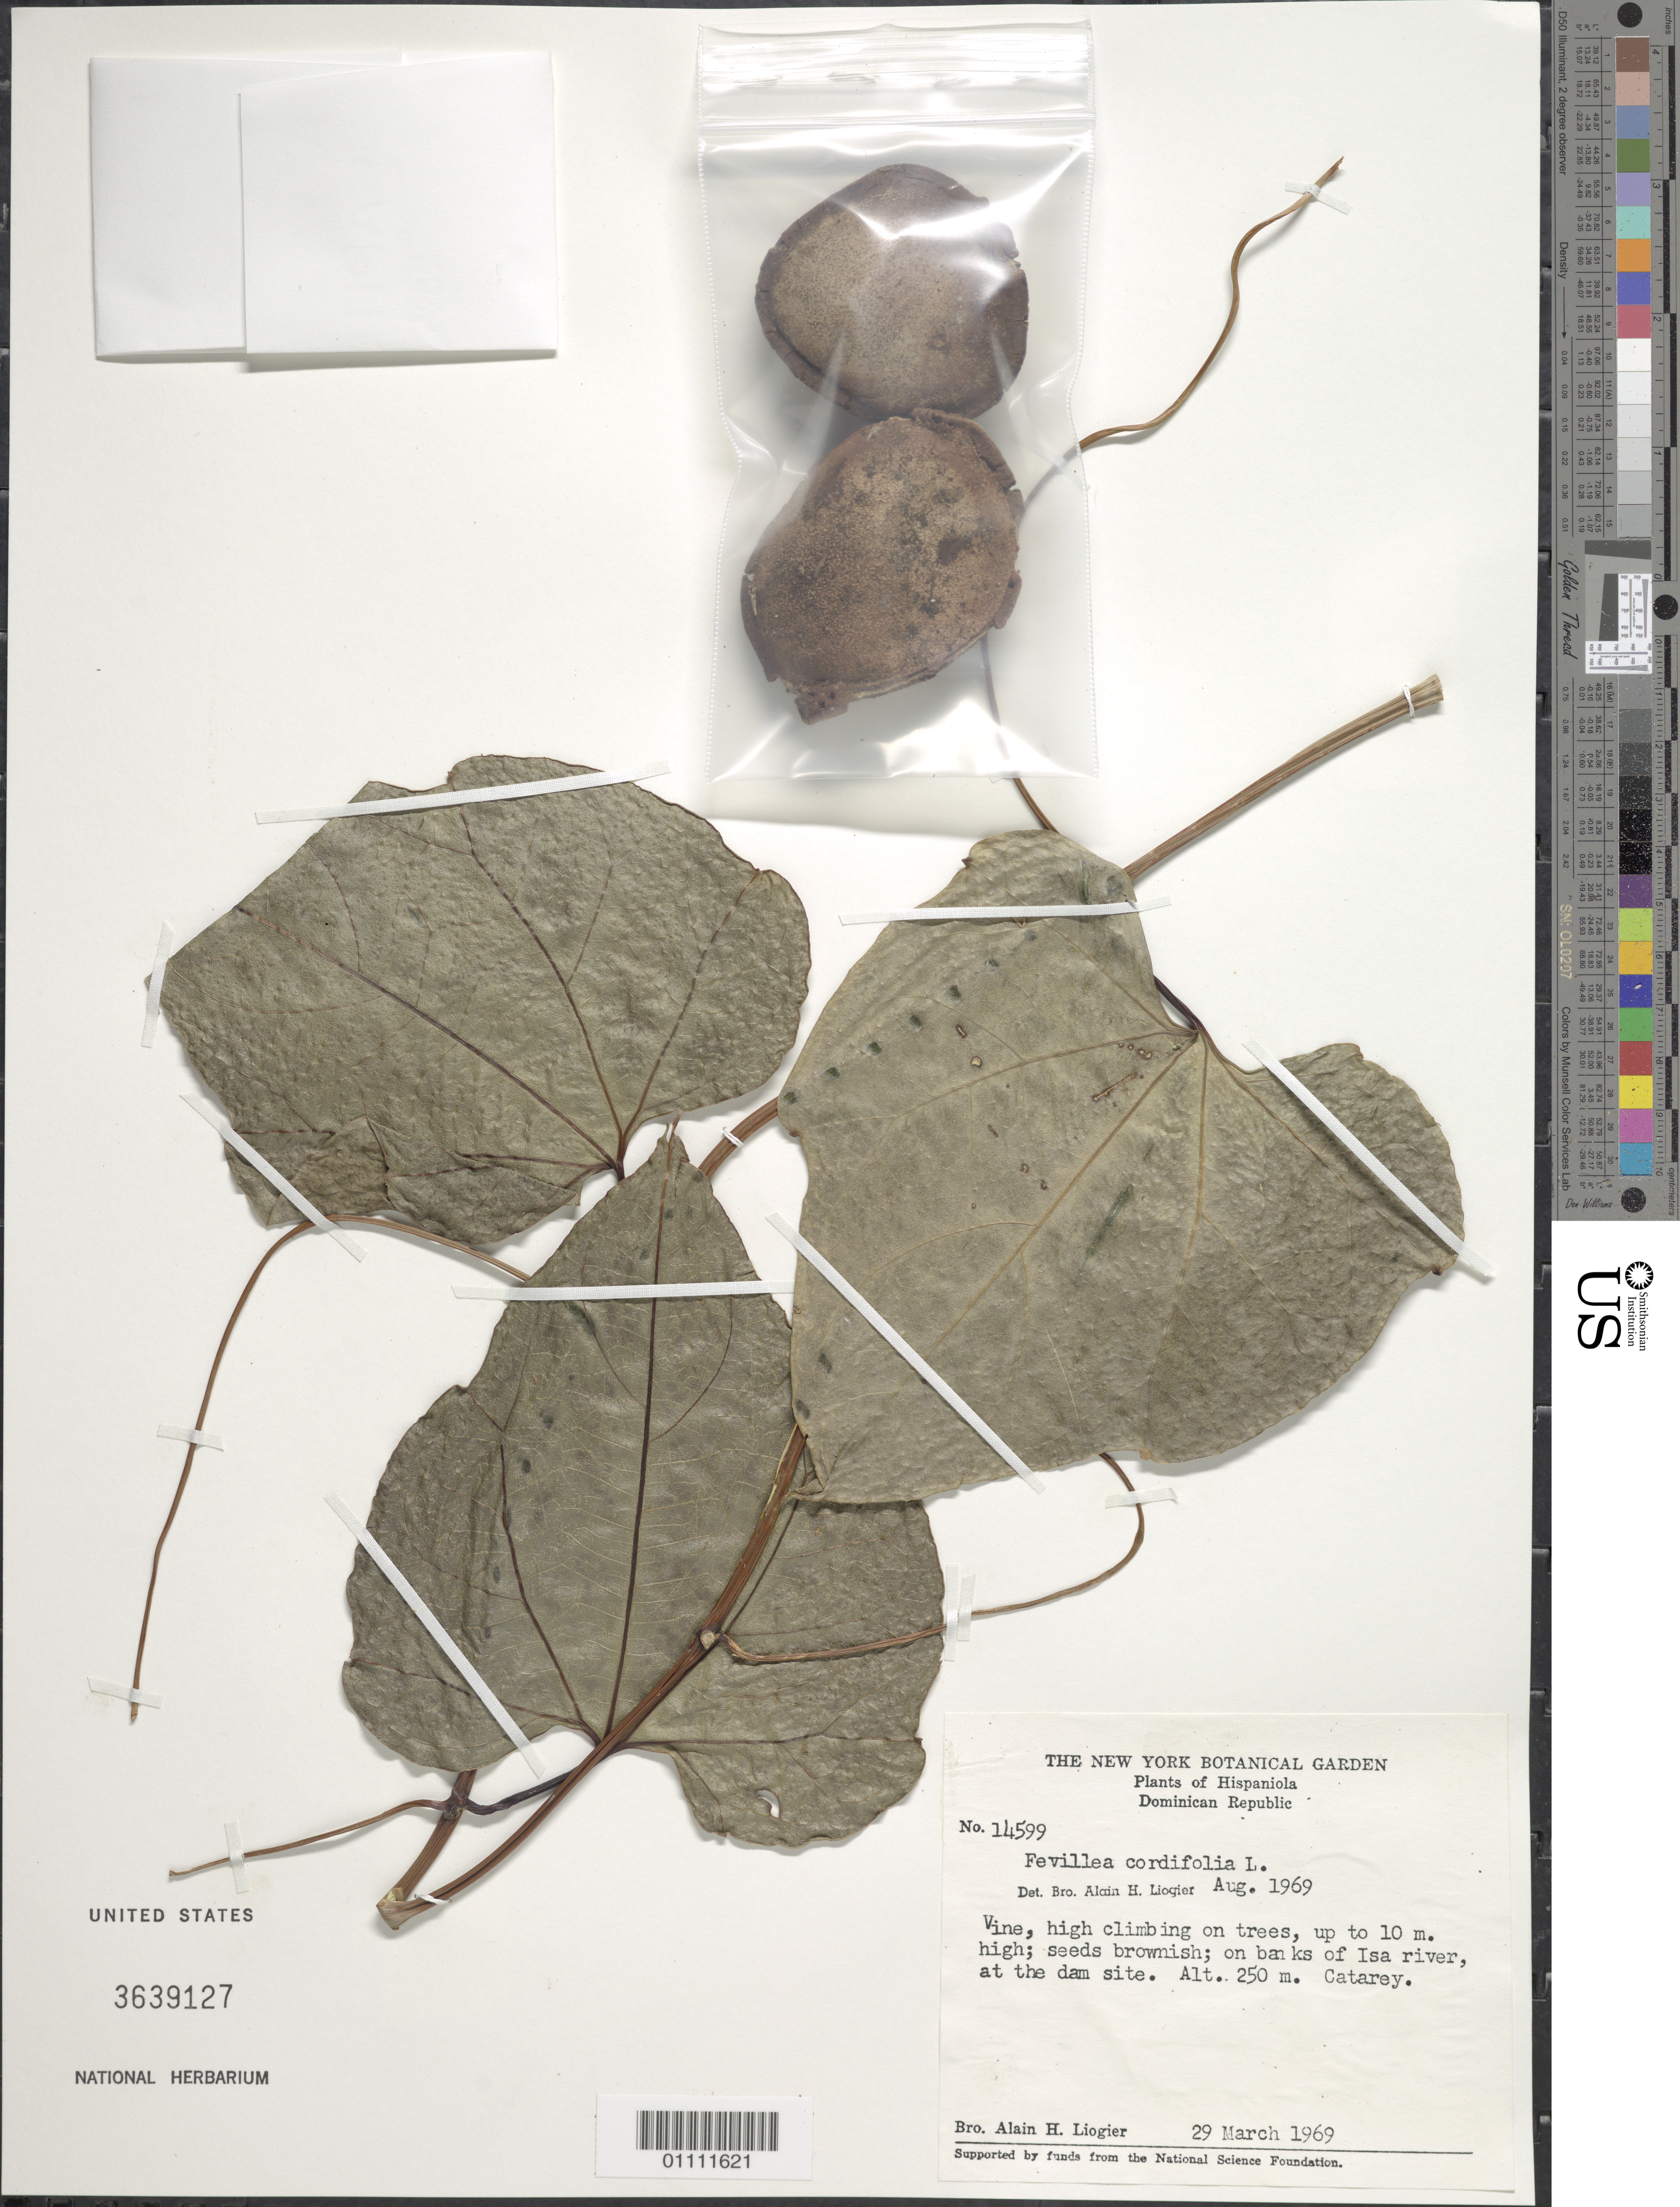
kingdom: Plantae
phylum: Tracheophyta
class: Magnoliopsida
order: Cucurbitales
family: Cucurbitaceae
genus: Fevillea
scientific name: Fevillea cordifolia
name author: L.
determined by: Liogier, Alain H.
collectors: A. H. Liogier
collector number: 14599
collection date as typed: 29 Mar 1969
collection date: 1969-03-29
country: Dominican Republic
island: Hispaniola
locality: Isa River, at the dam site; Catarey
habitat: On banks of river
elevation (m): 250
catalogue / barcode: US 3639127